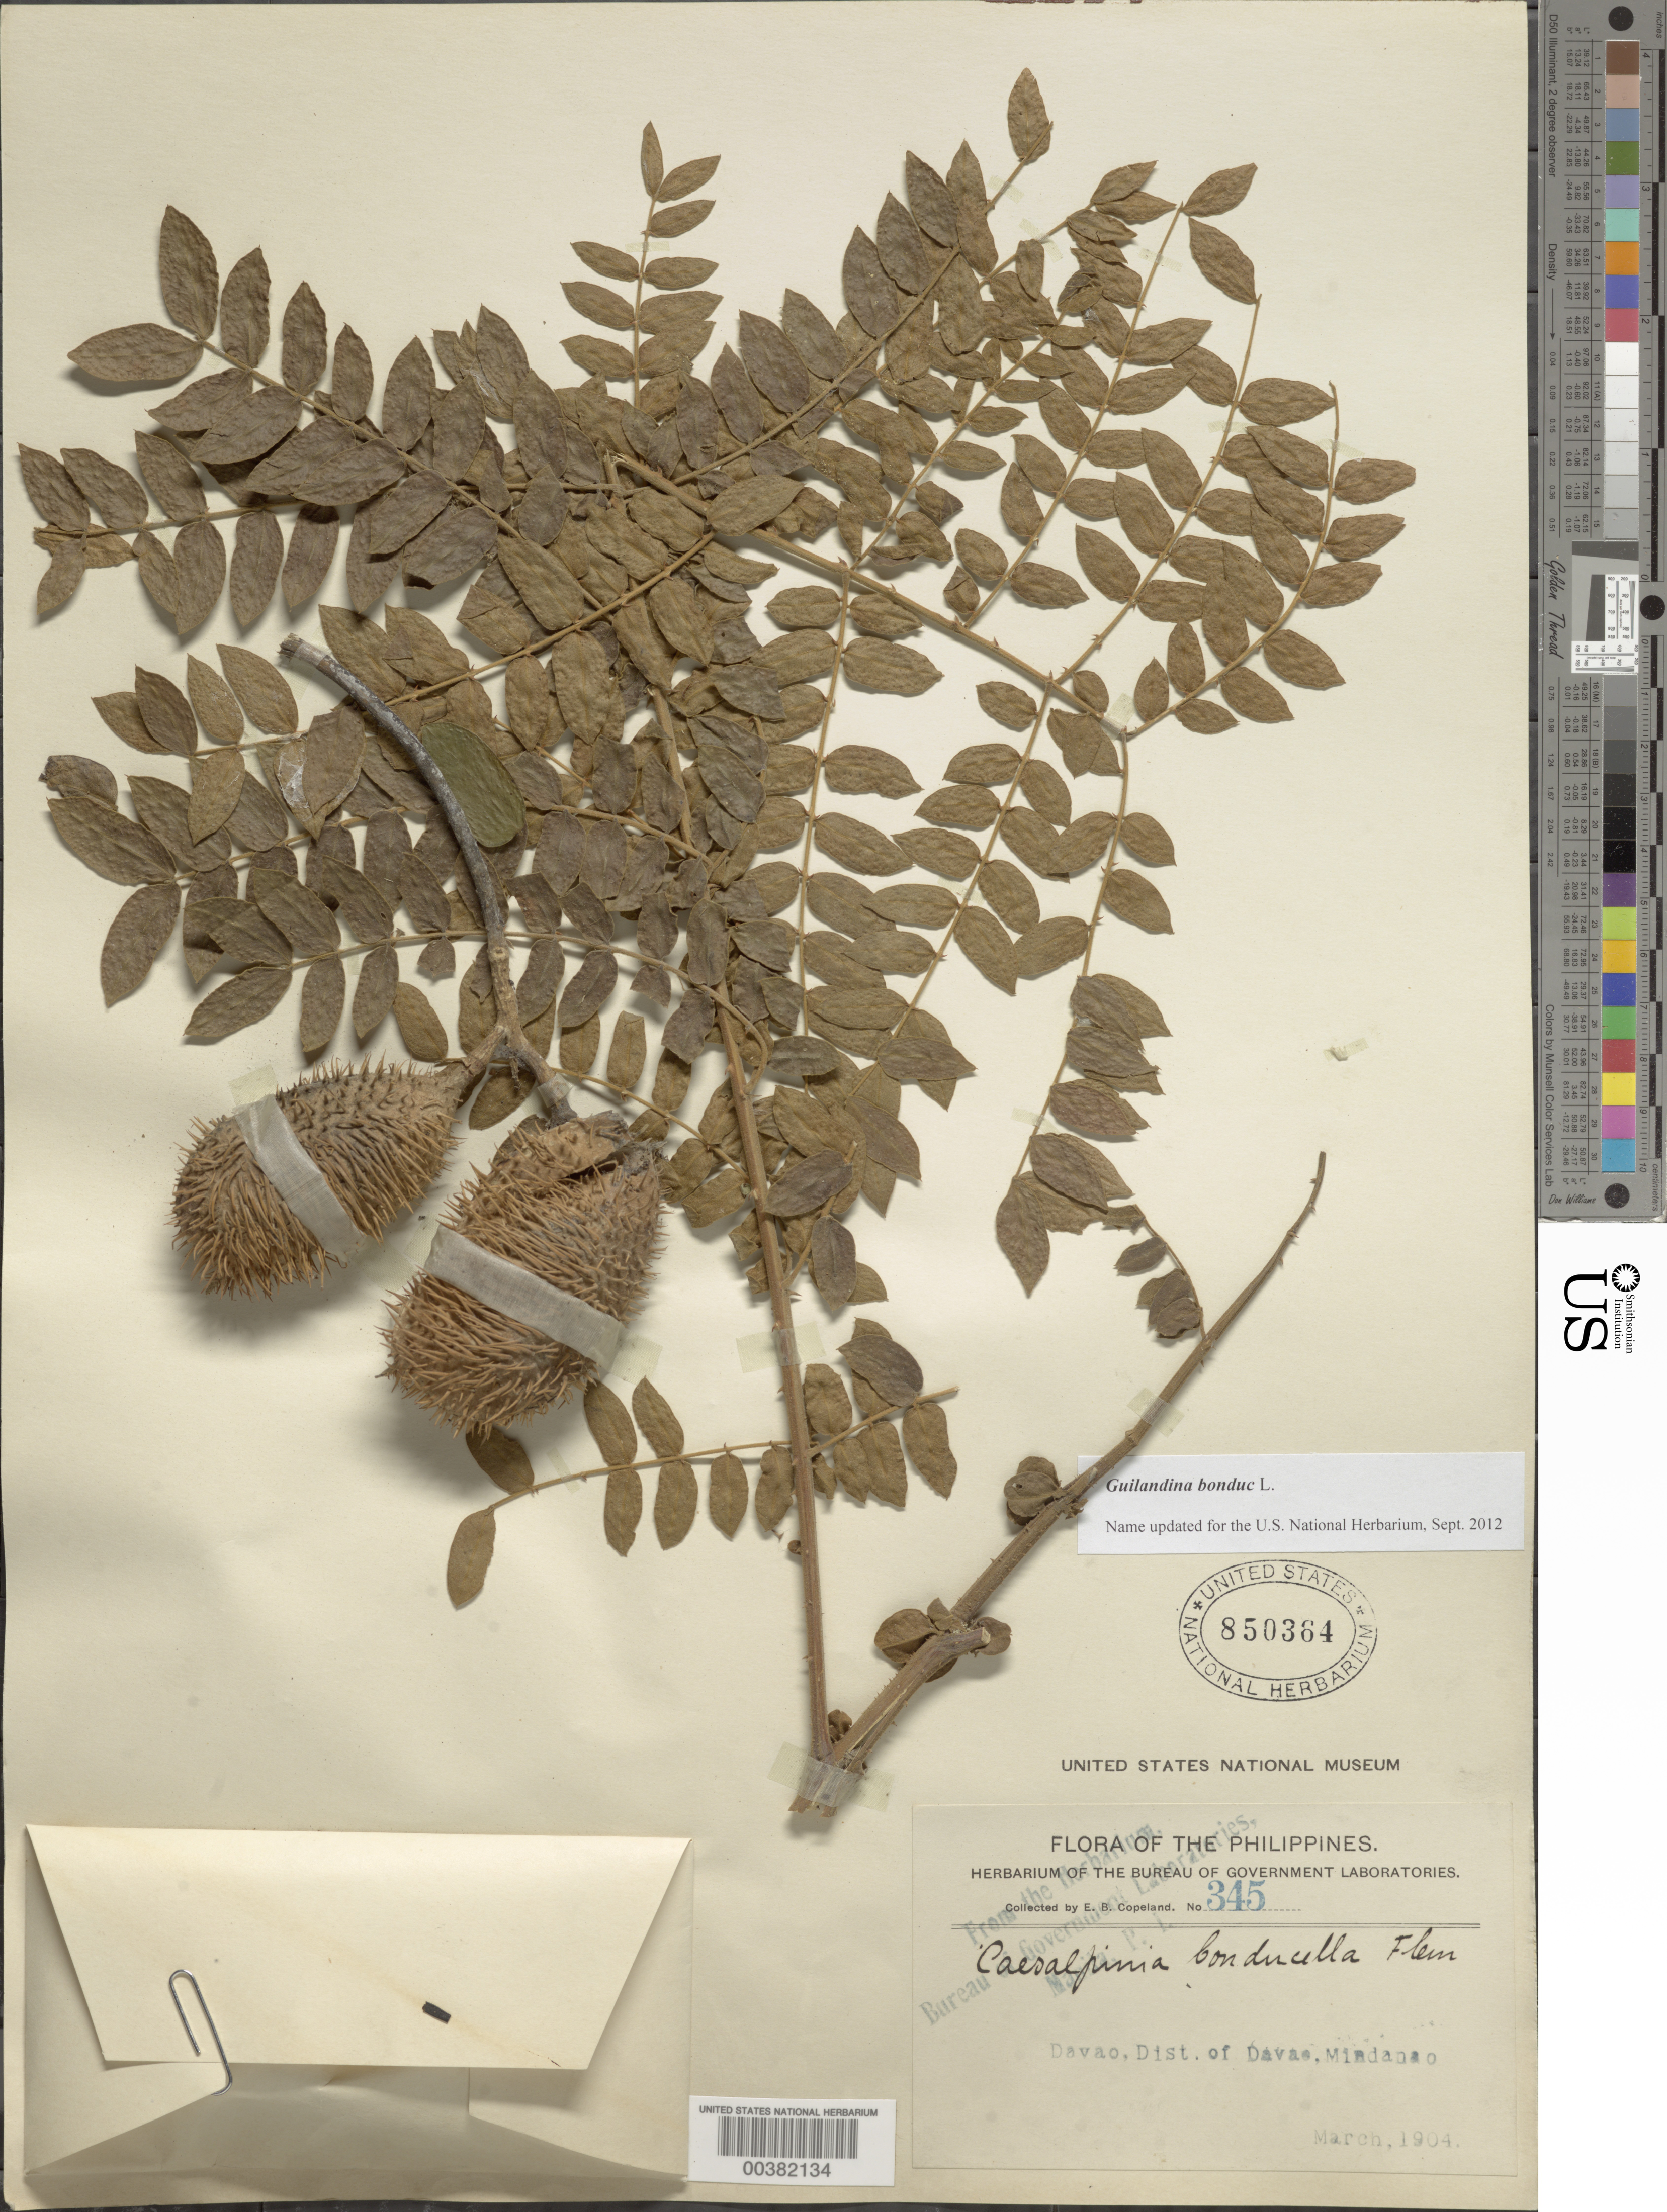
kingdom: Plantae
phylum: Tracheophyta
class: Magnoliopsida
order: Fabales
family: Fabaceae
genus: Guilandina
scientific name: Guilandina bonduc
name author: L.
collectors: E. B. Copeland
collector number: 345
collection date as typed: Mar 1904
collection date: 1904-03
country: Philippines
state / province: Davao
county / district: Davao del Norte / Davao del Sur / Davao Oriental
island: Mindanao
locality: Davao; Davao dist.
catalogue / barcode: US 850364